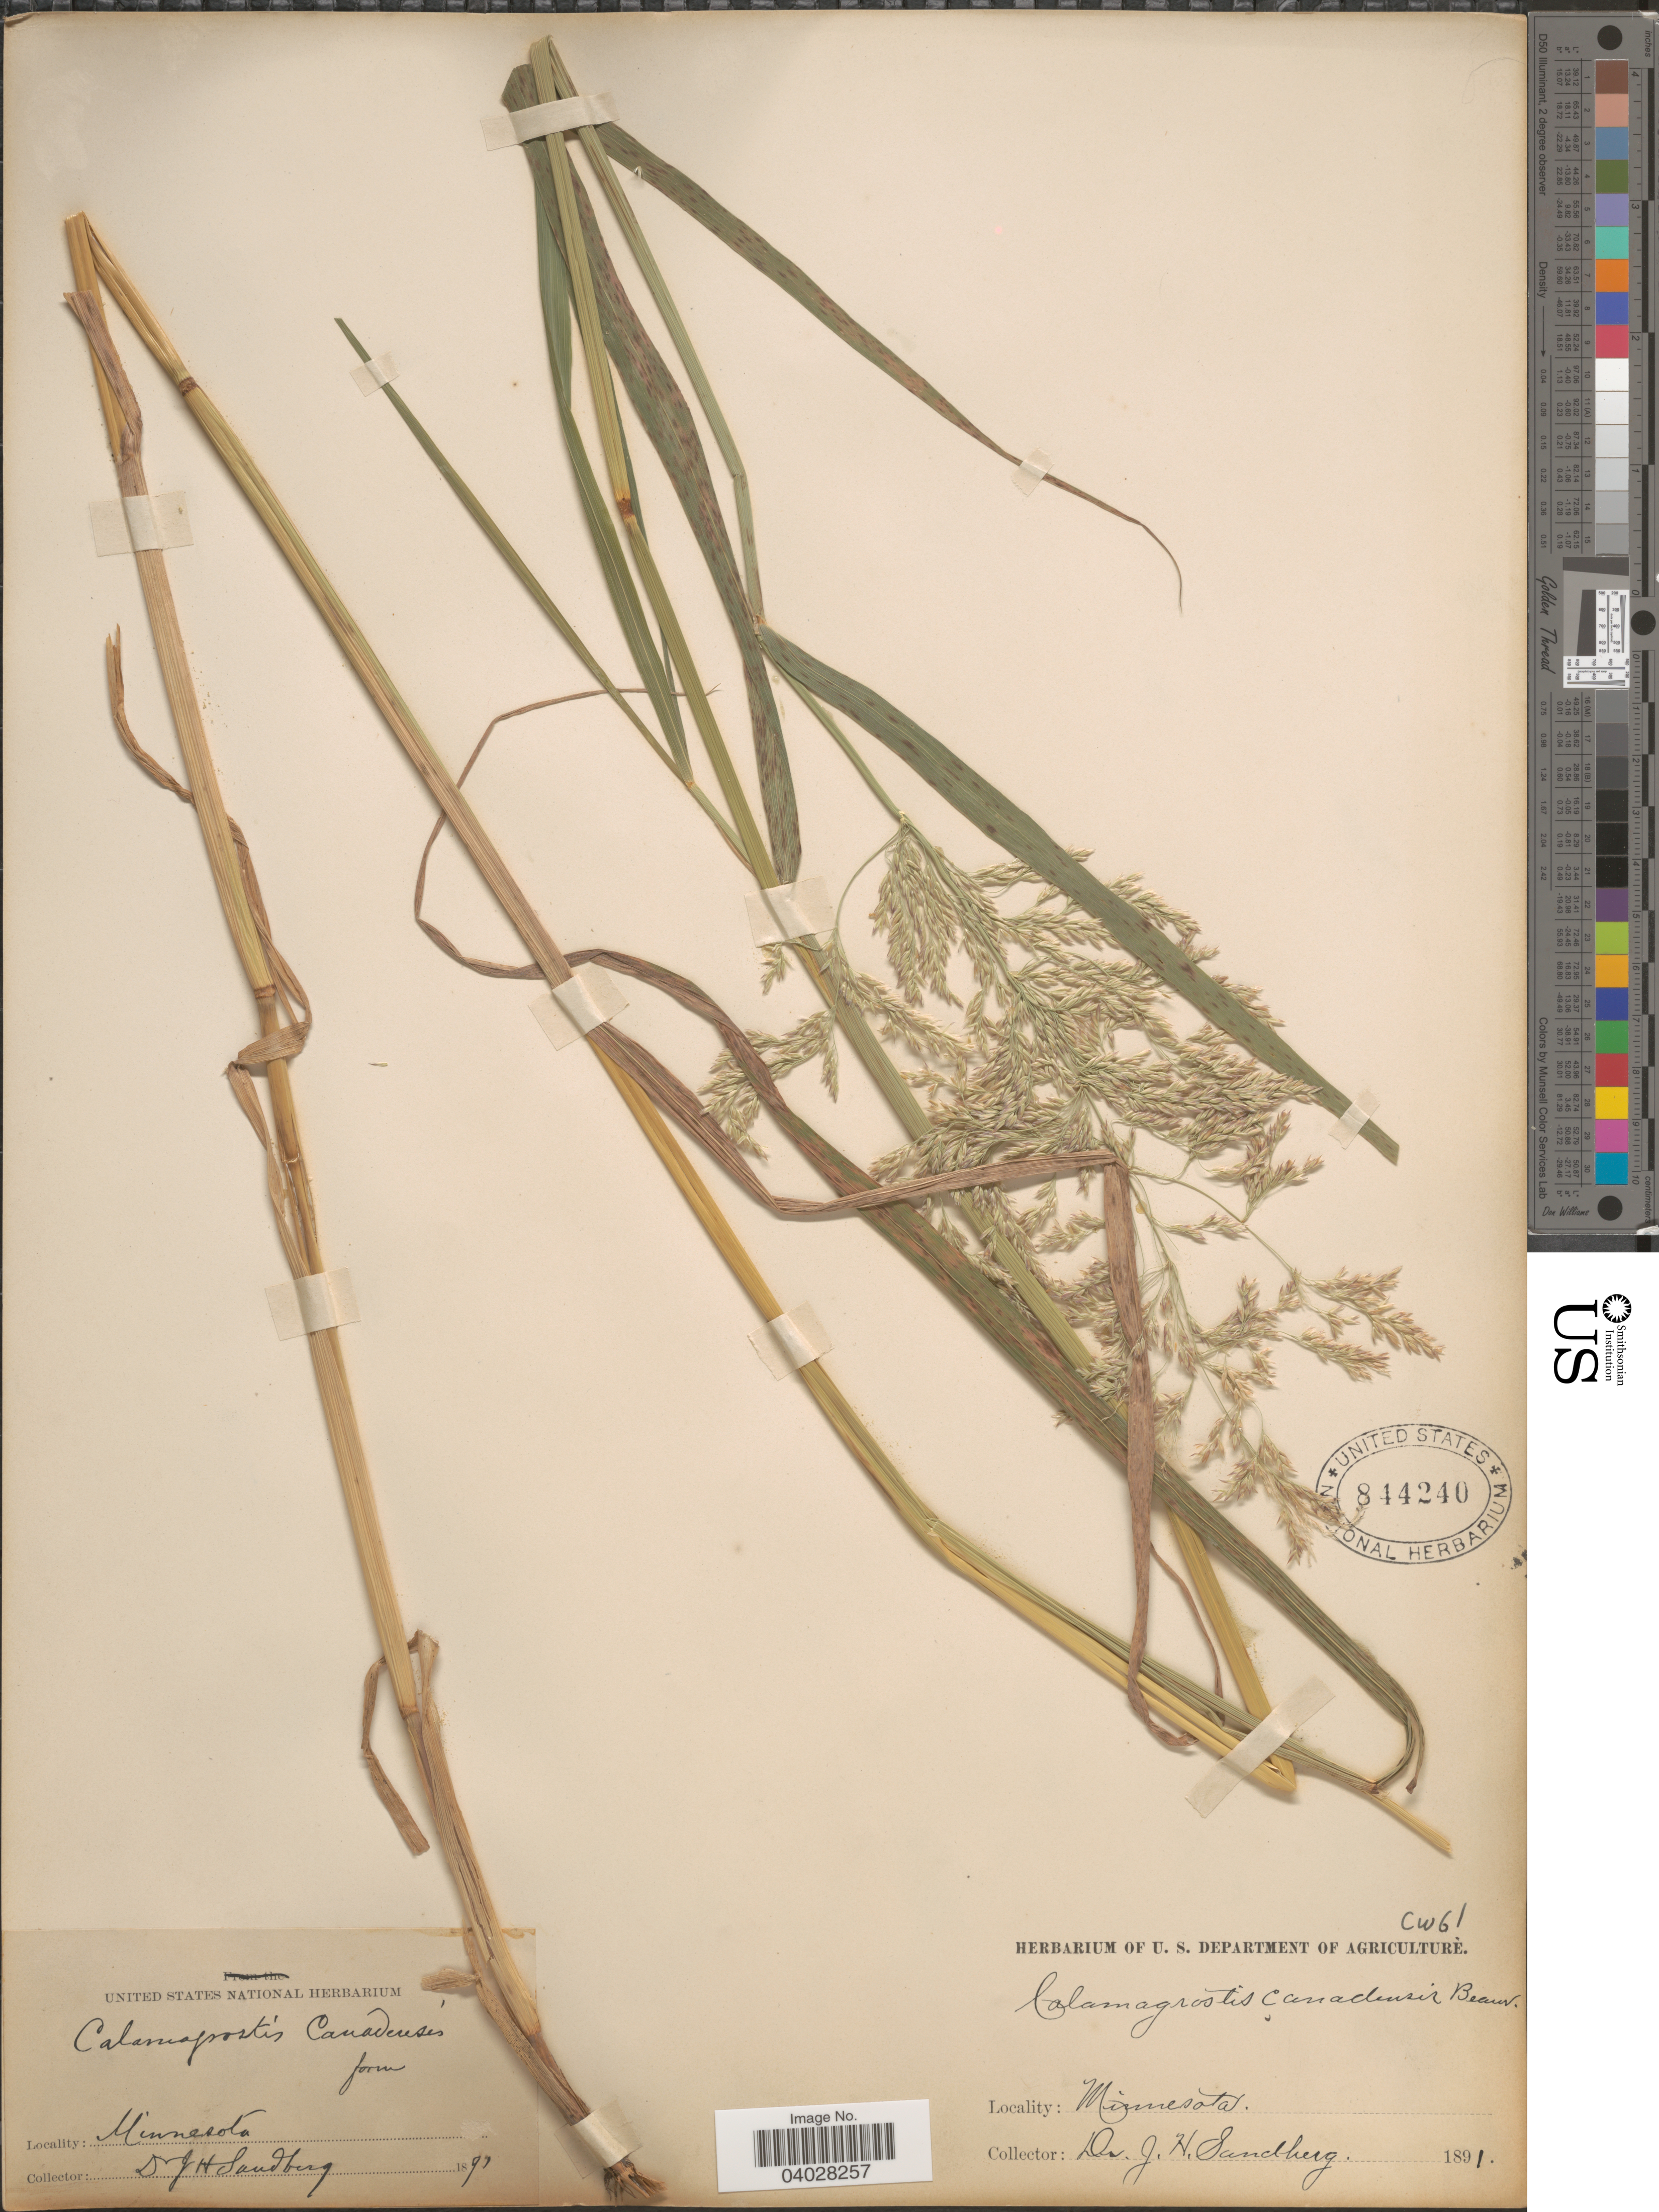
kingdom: Plantae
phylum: Tracheophyta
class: Liliopsida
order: Poales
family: Poaceae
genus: Calamagrostis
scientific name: Calamagrostis canadensis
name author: (Michx.) P. Beauv.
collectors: J. H. Sandberg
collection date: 1891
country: United States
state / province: Minnesota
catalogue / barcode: US 844240